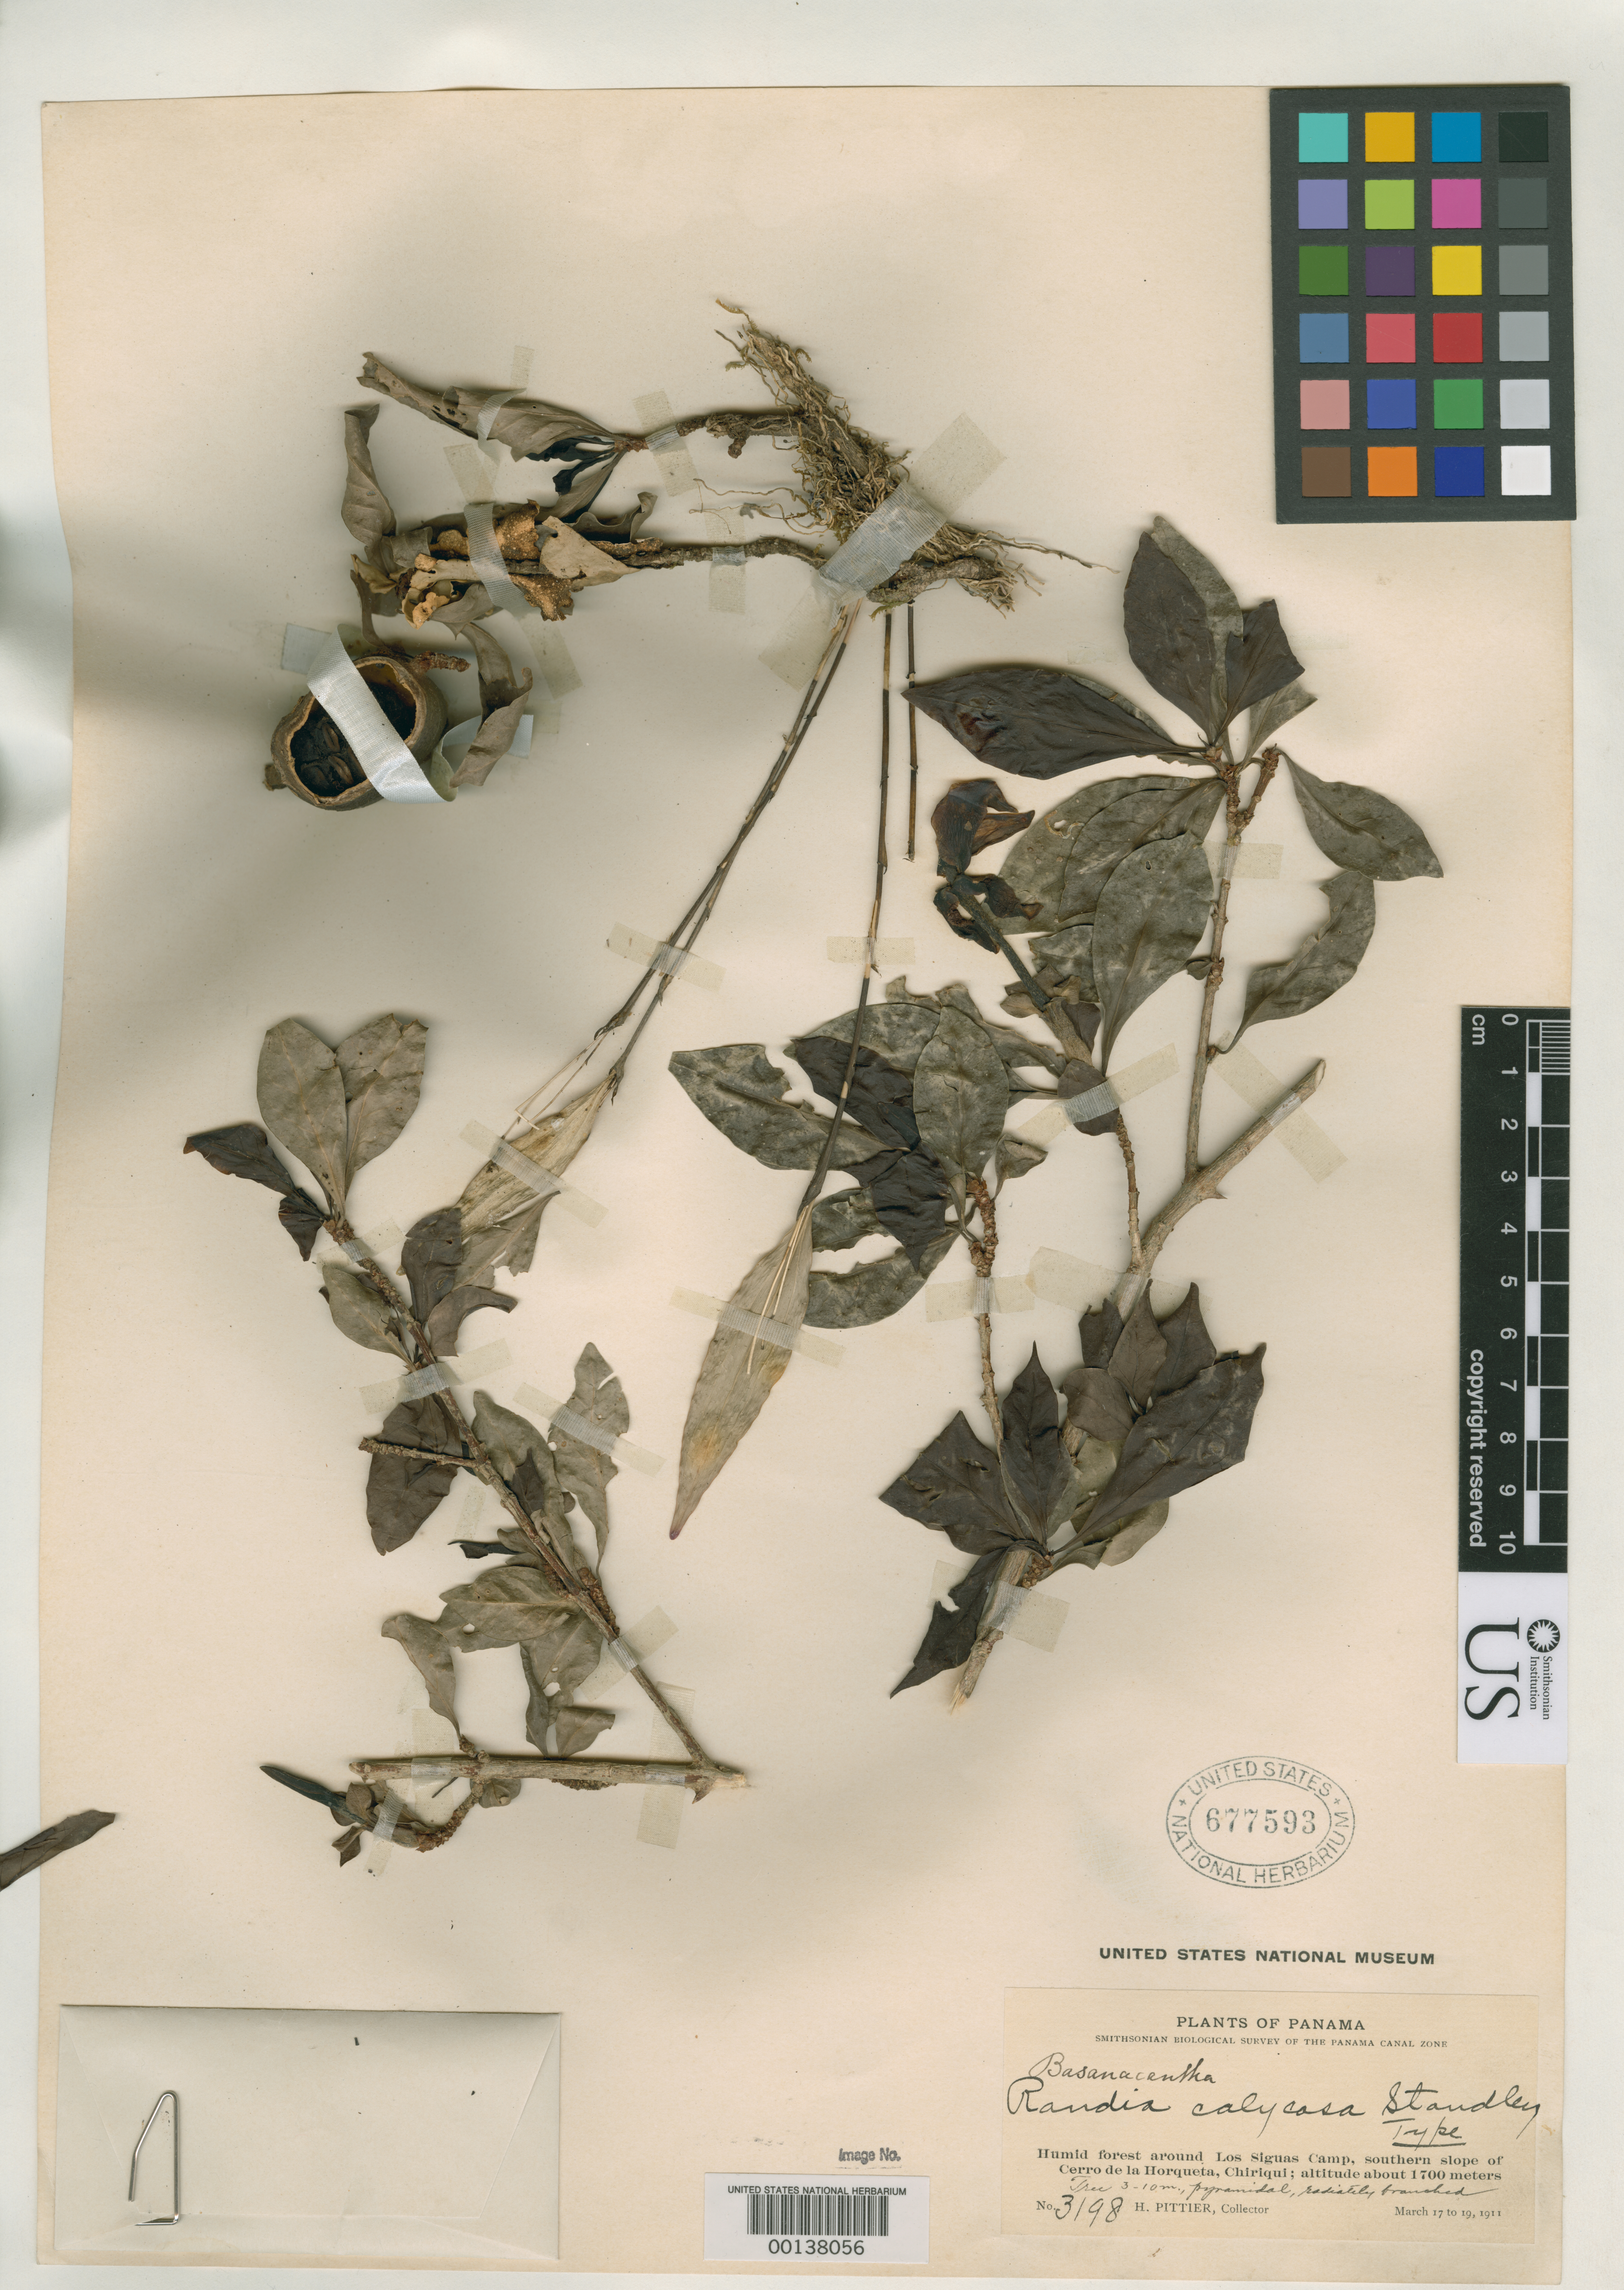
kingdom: Plantae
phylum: Tracheophyta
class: Magnoliopsida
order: Gentianales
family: Rubiaceae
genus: Randia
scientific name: Randia calycosa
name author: Standl.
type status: Holotype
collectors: H. F. Pittier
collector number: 3198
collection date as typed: Mar 1911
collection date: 1911-03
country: Panama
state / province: Chiriquí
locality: Los Siguas camp, southern slope of Cerro de La Horqueta.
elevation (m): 1700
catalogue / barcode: US 677593